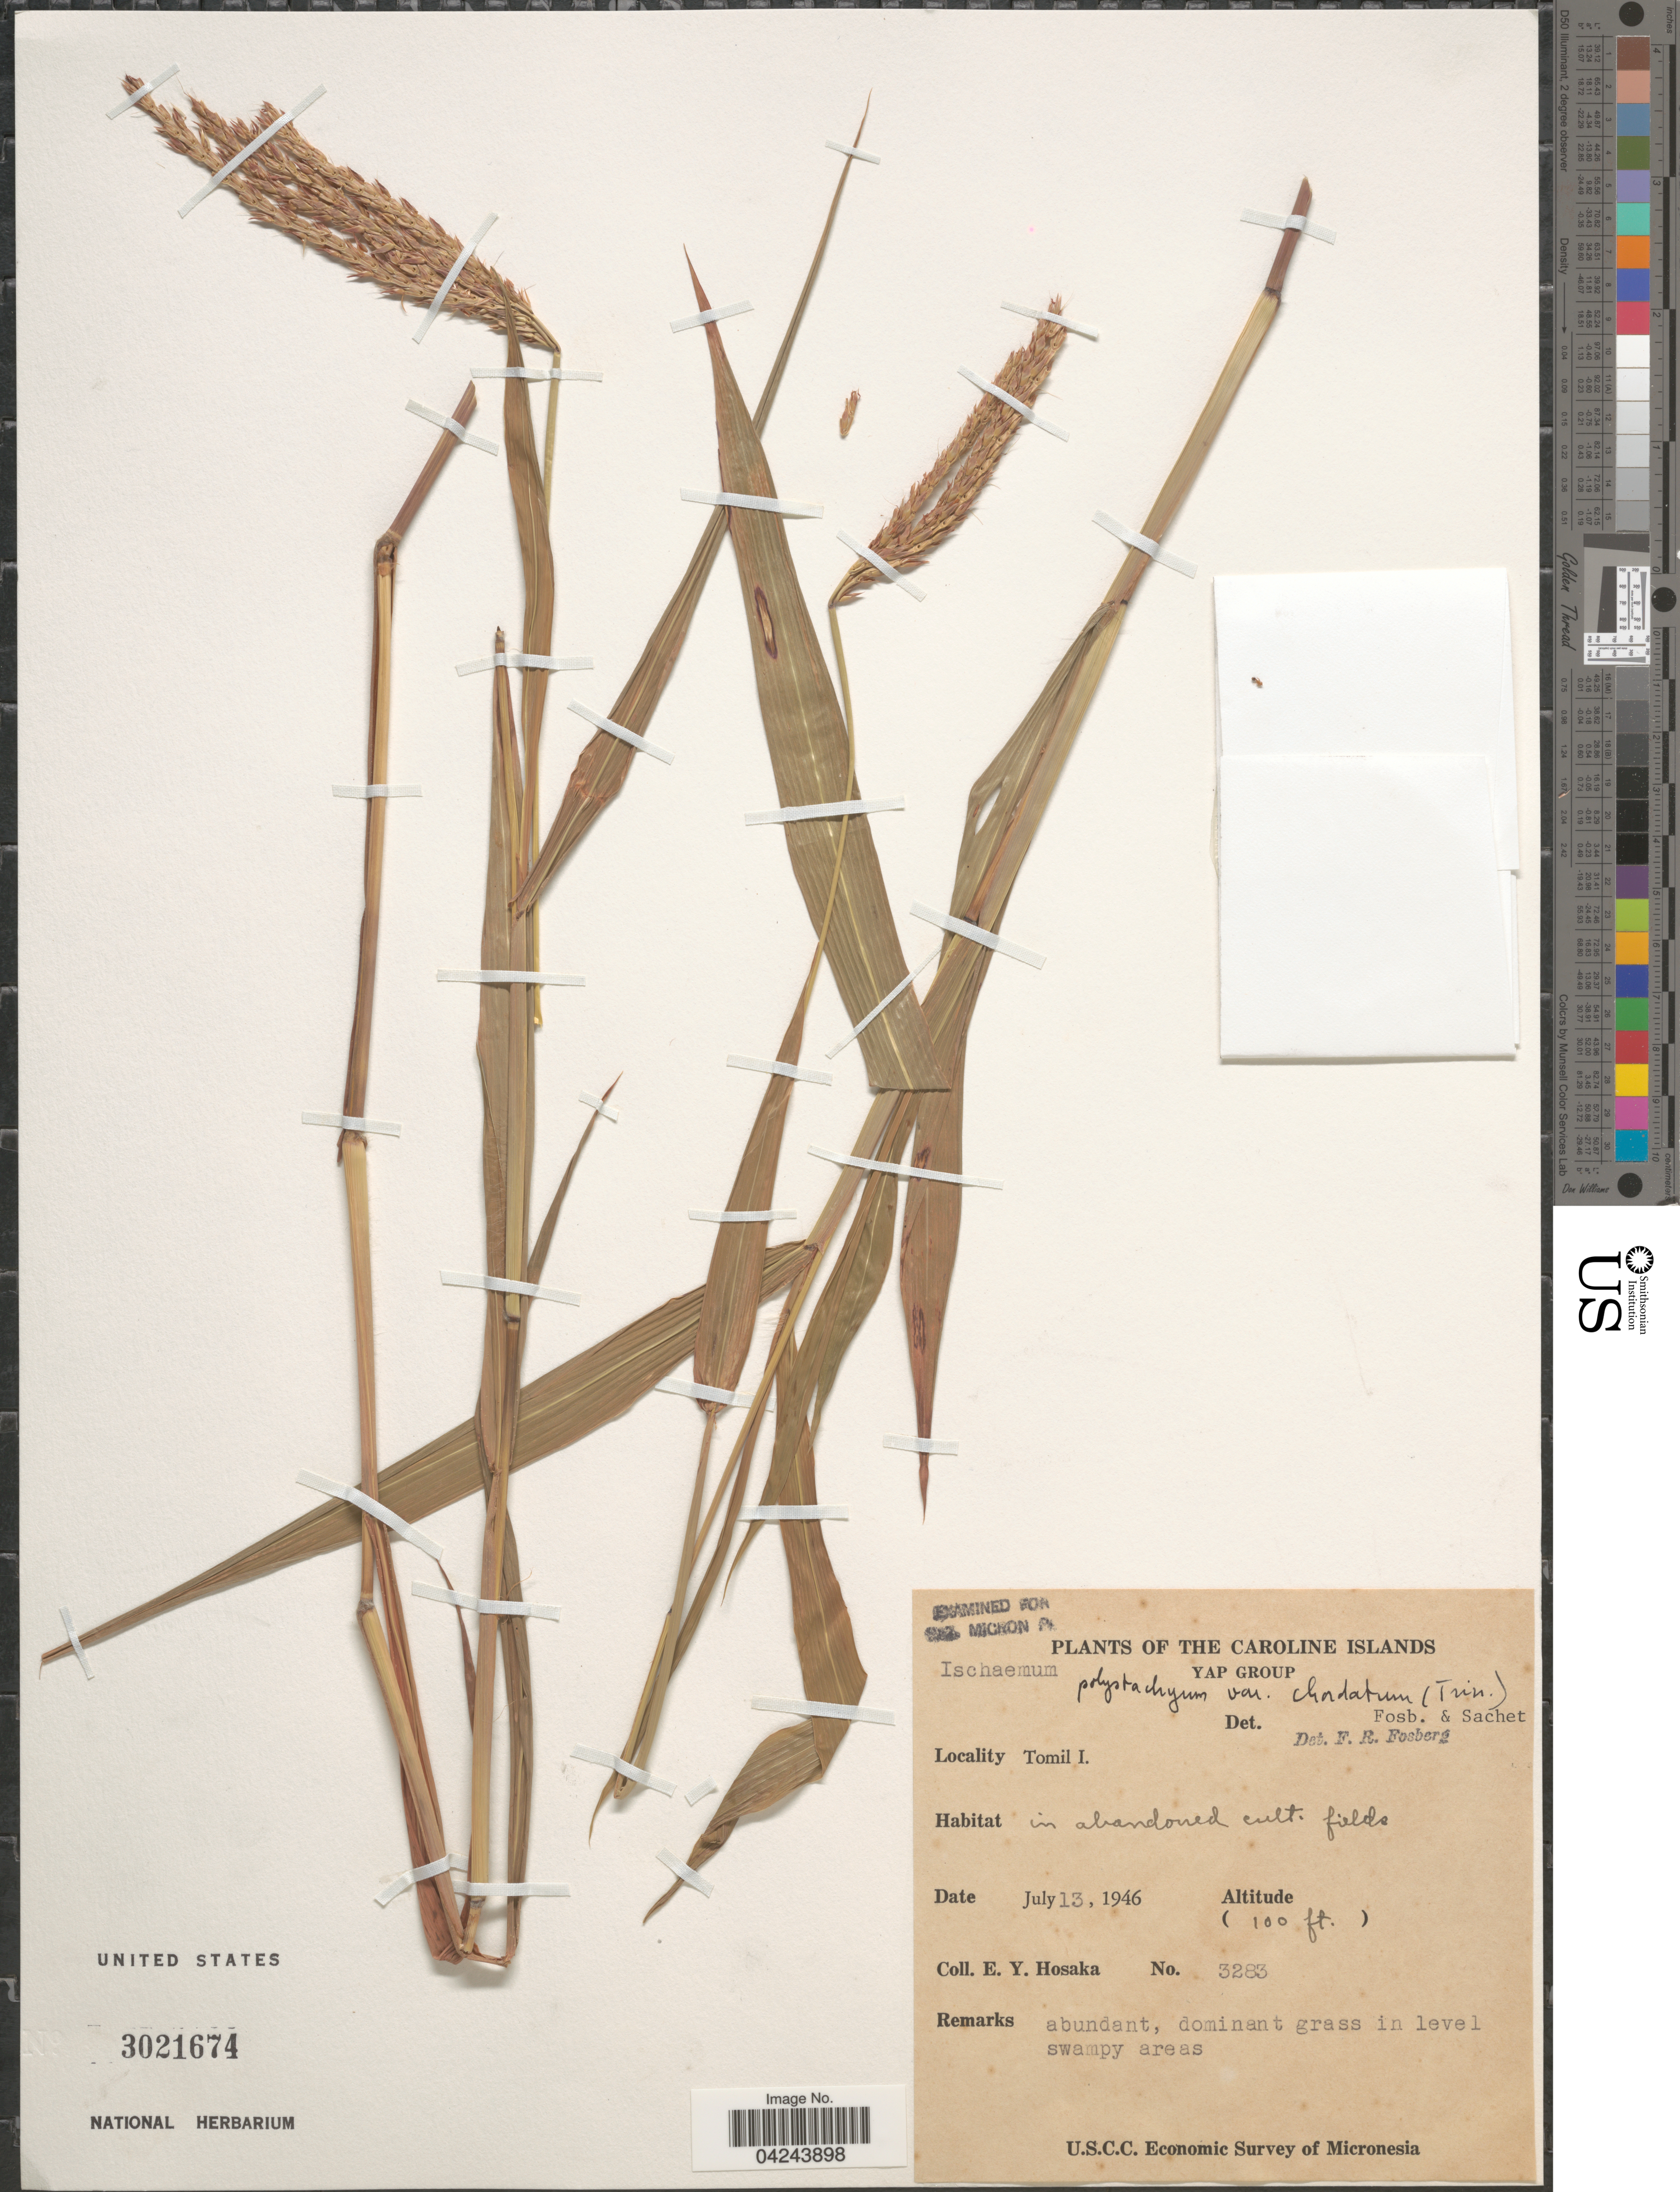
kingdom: Plantae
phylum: Tracheophyta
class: Liliopsida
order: Poales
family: Poaceae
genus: Ischaemum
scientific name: Ischaemum polystachyum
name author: J. Presl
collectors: E. Y. Hosaka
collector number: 3283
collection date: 1946-07-13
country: Micronesia, Federated States of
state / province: Yap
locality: The Caroline Islands. Yap Group. Tomil I. U.S.C.C. Economic Survey of Micronesia.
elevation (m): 30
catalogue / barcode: US 3021674